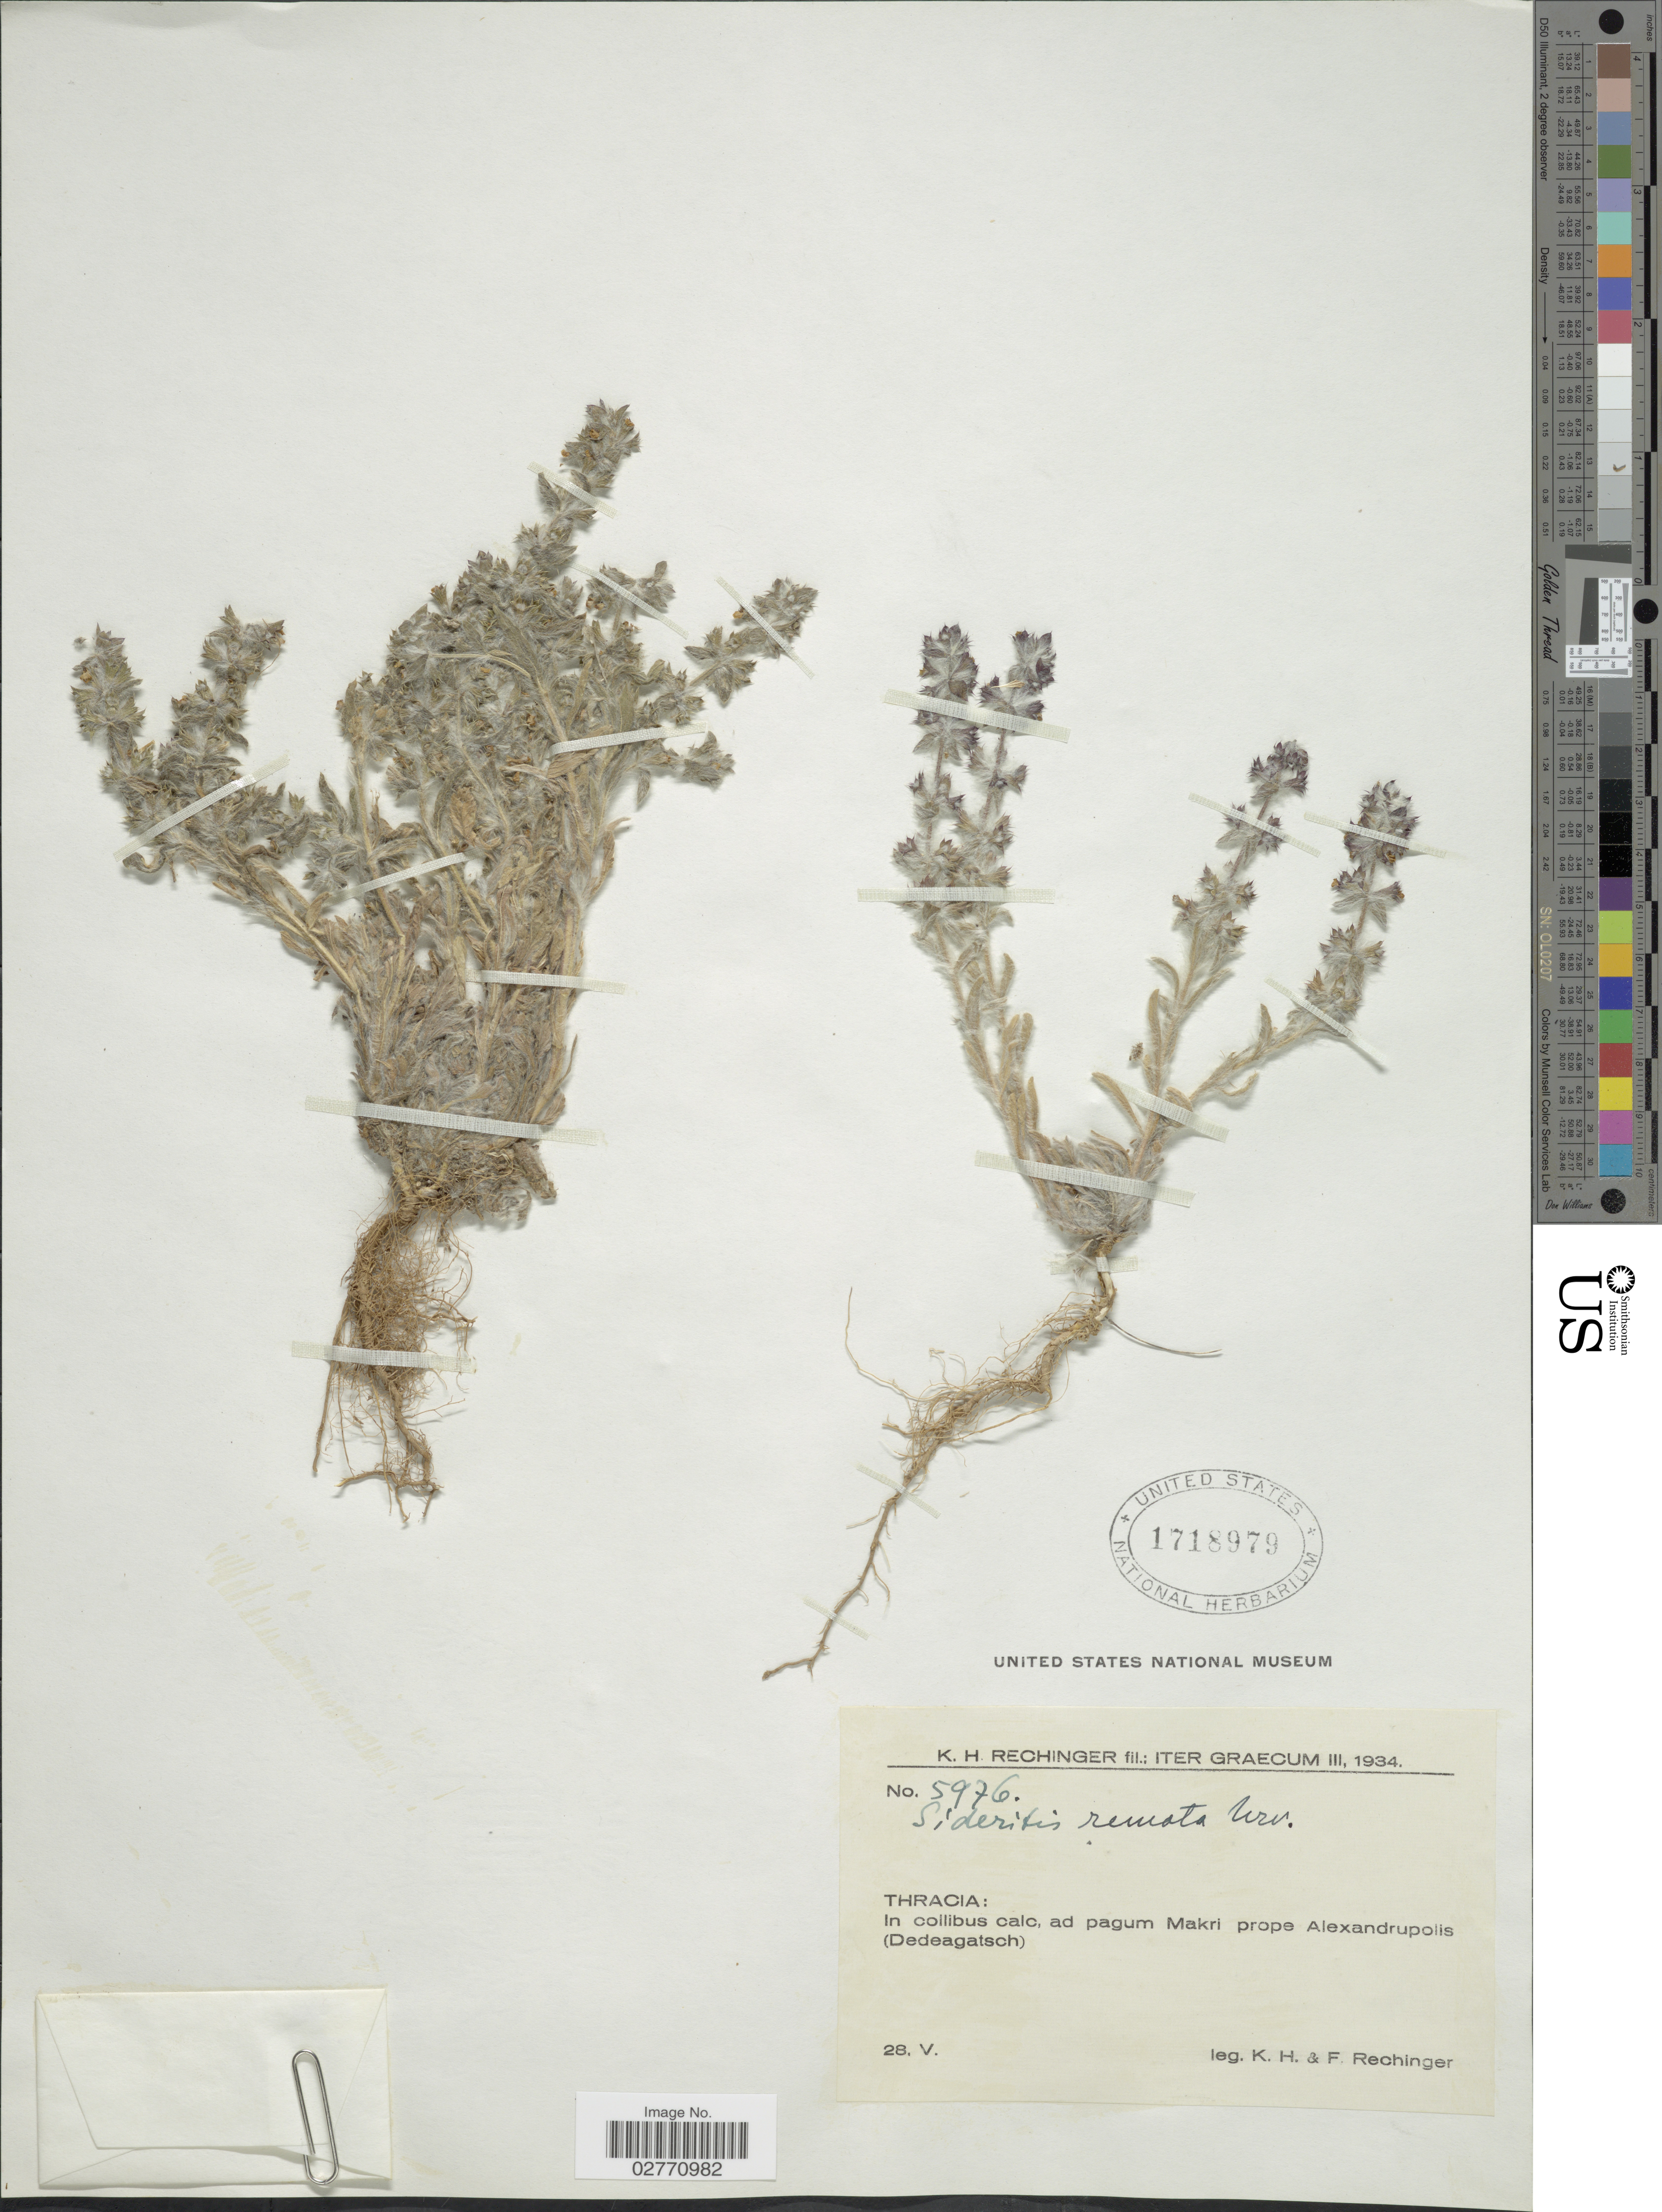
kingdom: Plantae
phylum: Tracheophyta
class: Magnoliopsida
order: Lamiales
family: Lamiaceae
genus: Sideritis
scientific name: Sideritis remota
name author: d'Urv.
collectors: K. H. Rechinger & F. Rechinger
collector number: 5976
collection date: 1934-05-28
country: Greece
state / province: East Macedonia and Thrace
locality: Graecum. Thracia: In collibus calc, ad pagum Makri prope Alexandrupolis (Dedeagatsch).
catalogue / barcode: US 1718979